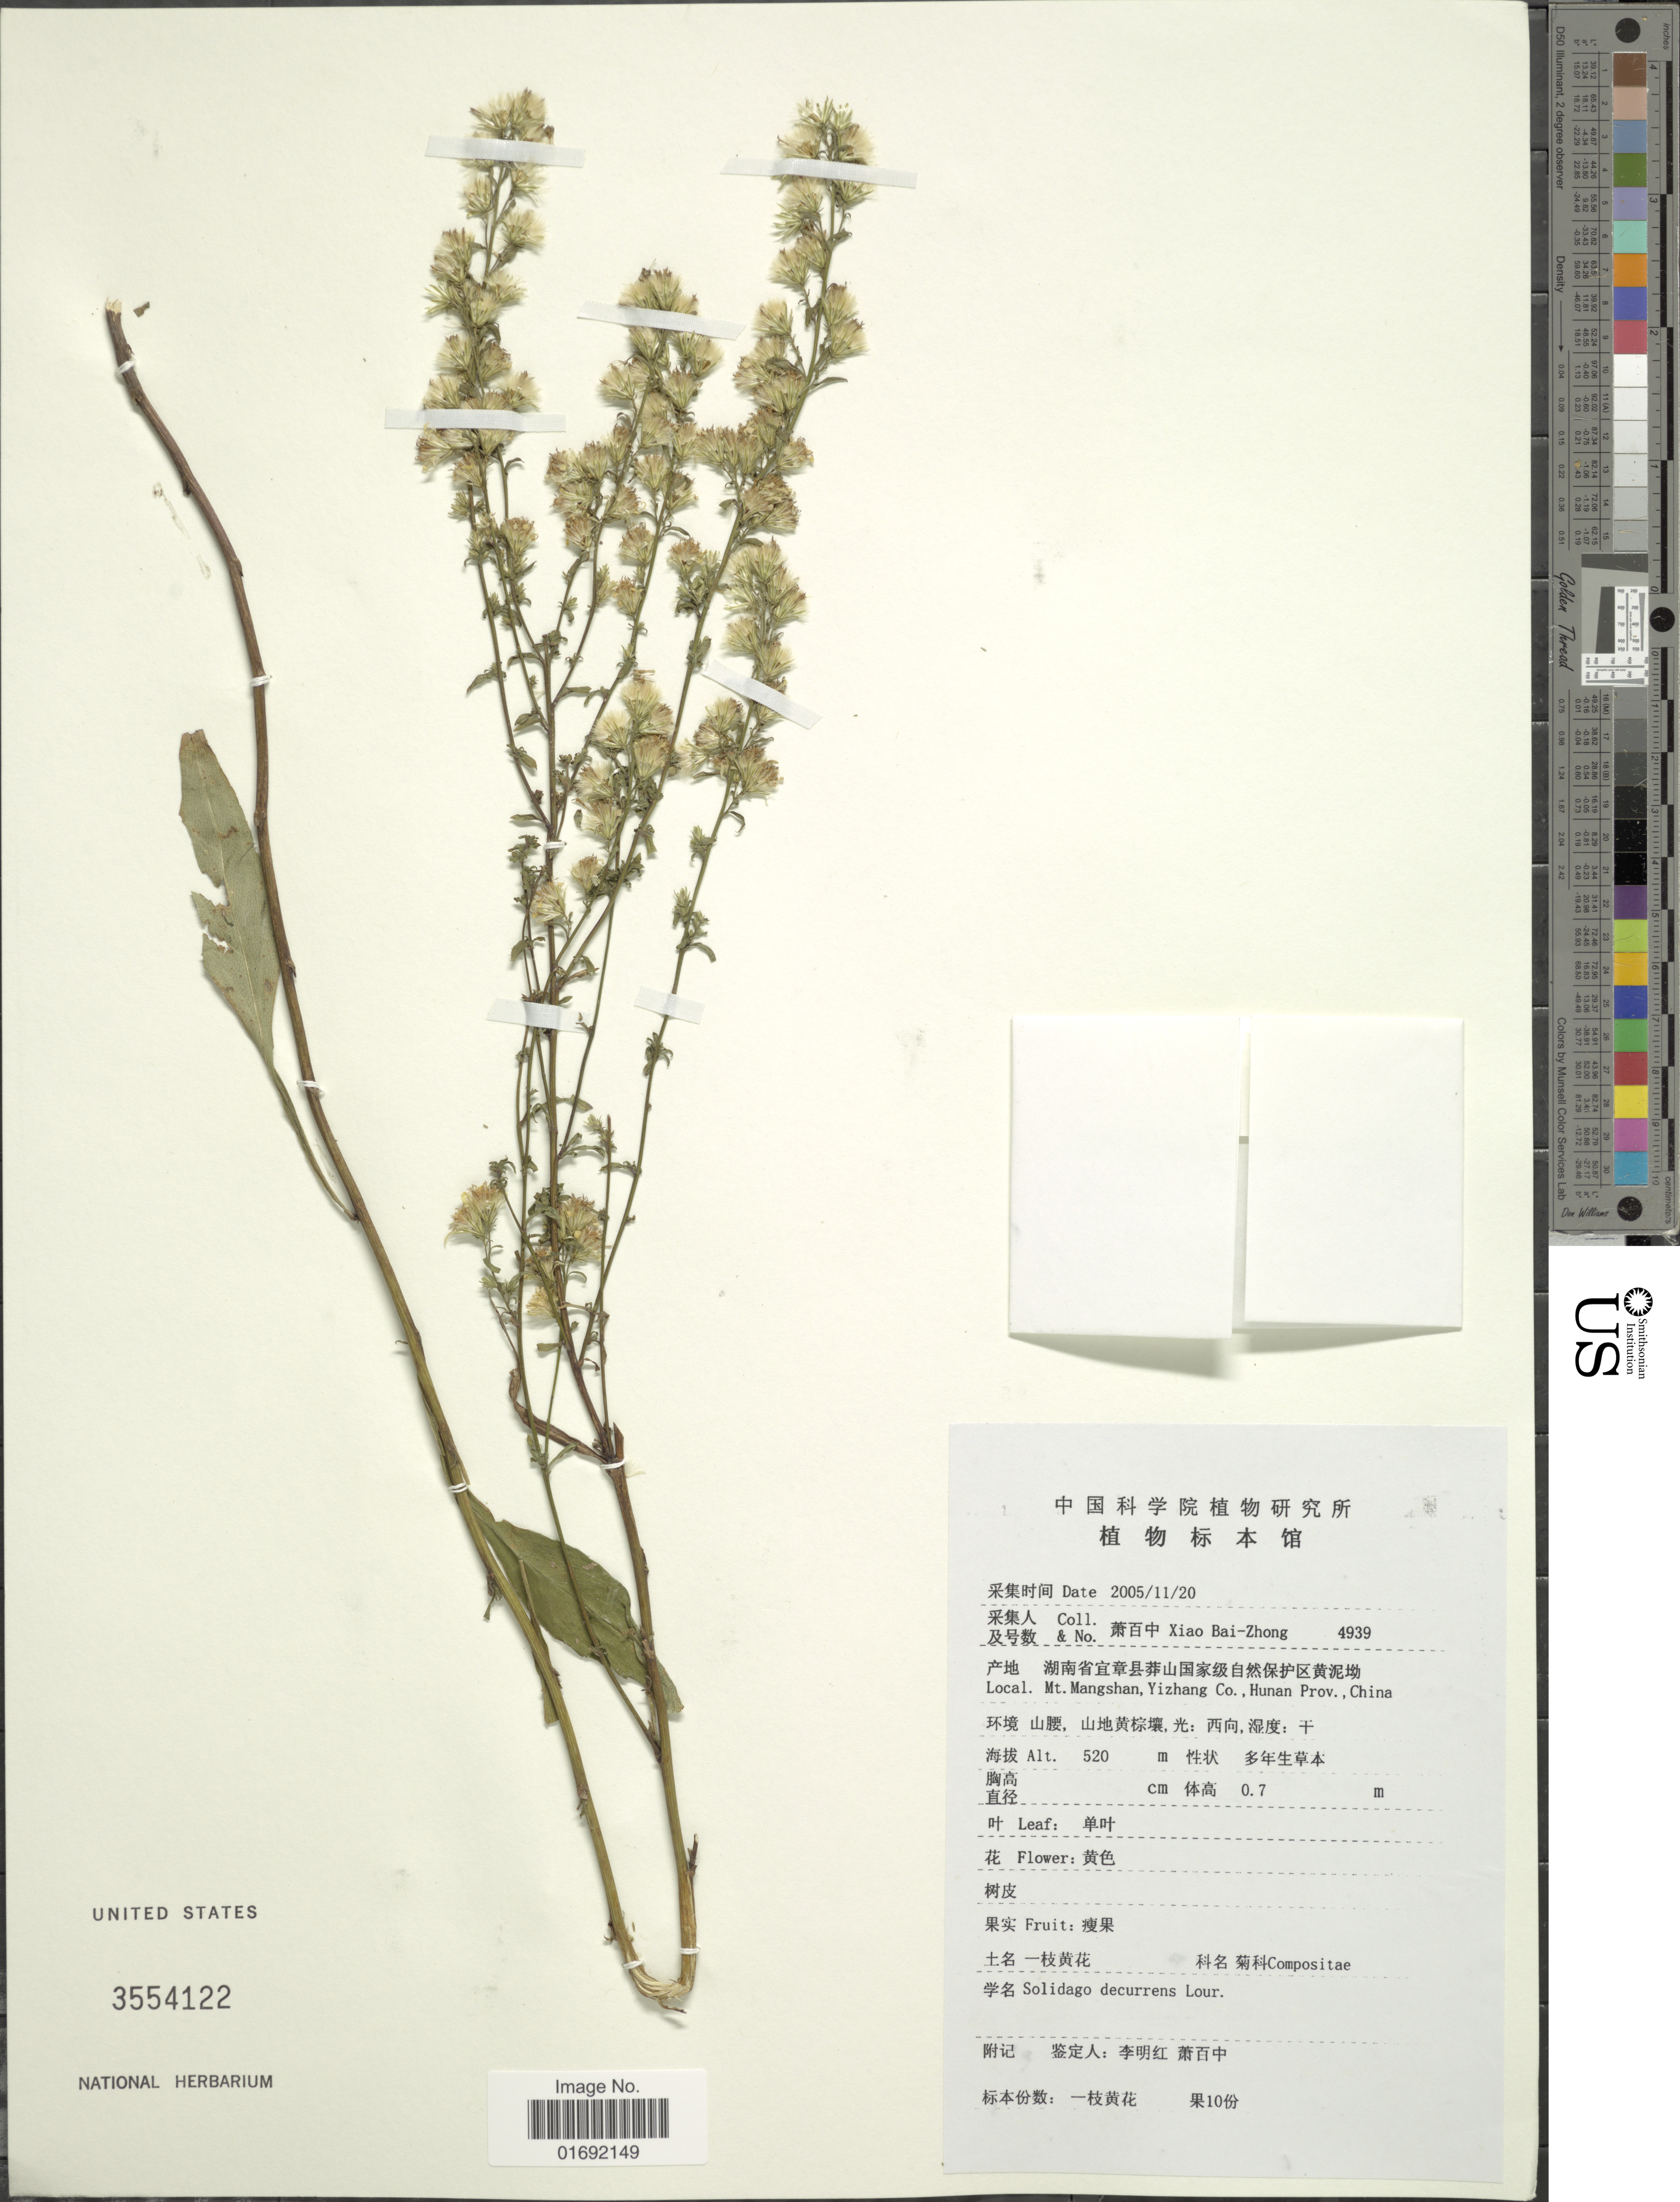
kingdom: Plantae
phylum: Tracheophyta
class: Magnoliopsida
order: Asterales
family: Asteraceae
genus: Solidago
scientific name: Solidago decurrens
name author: Lour.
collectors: B. Z. Xiao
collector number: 4939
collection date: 2005-11-20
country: China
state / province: Hunan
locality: Mt. Mangshan, Yizhang Co.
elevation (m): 520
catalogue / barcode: US 3554122